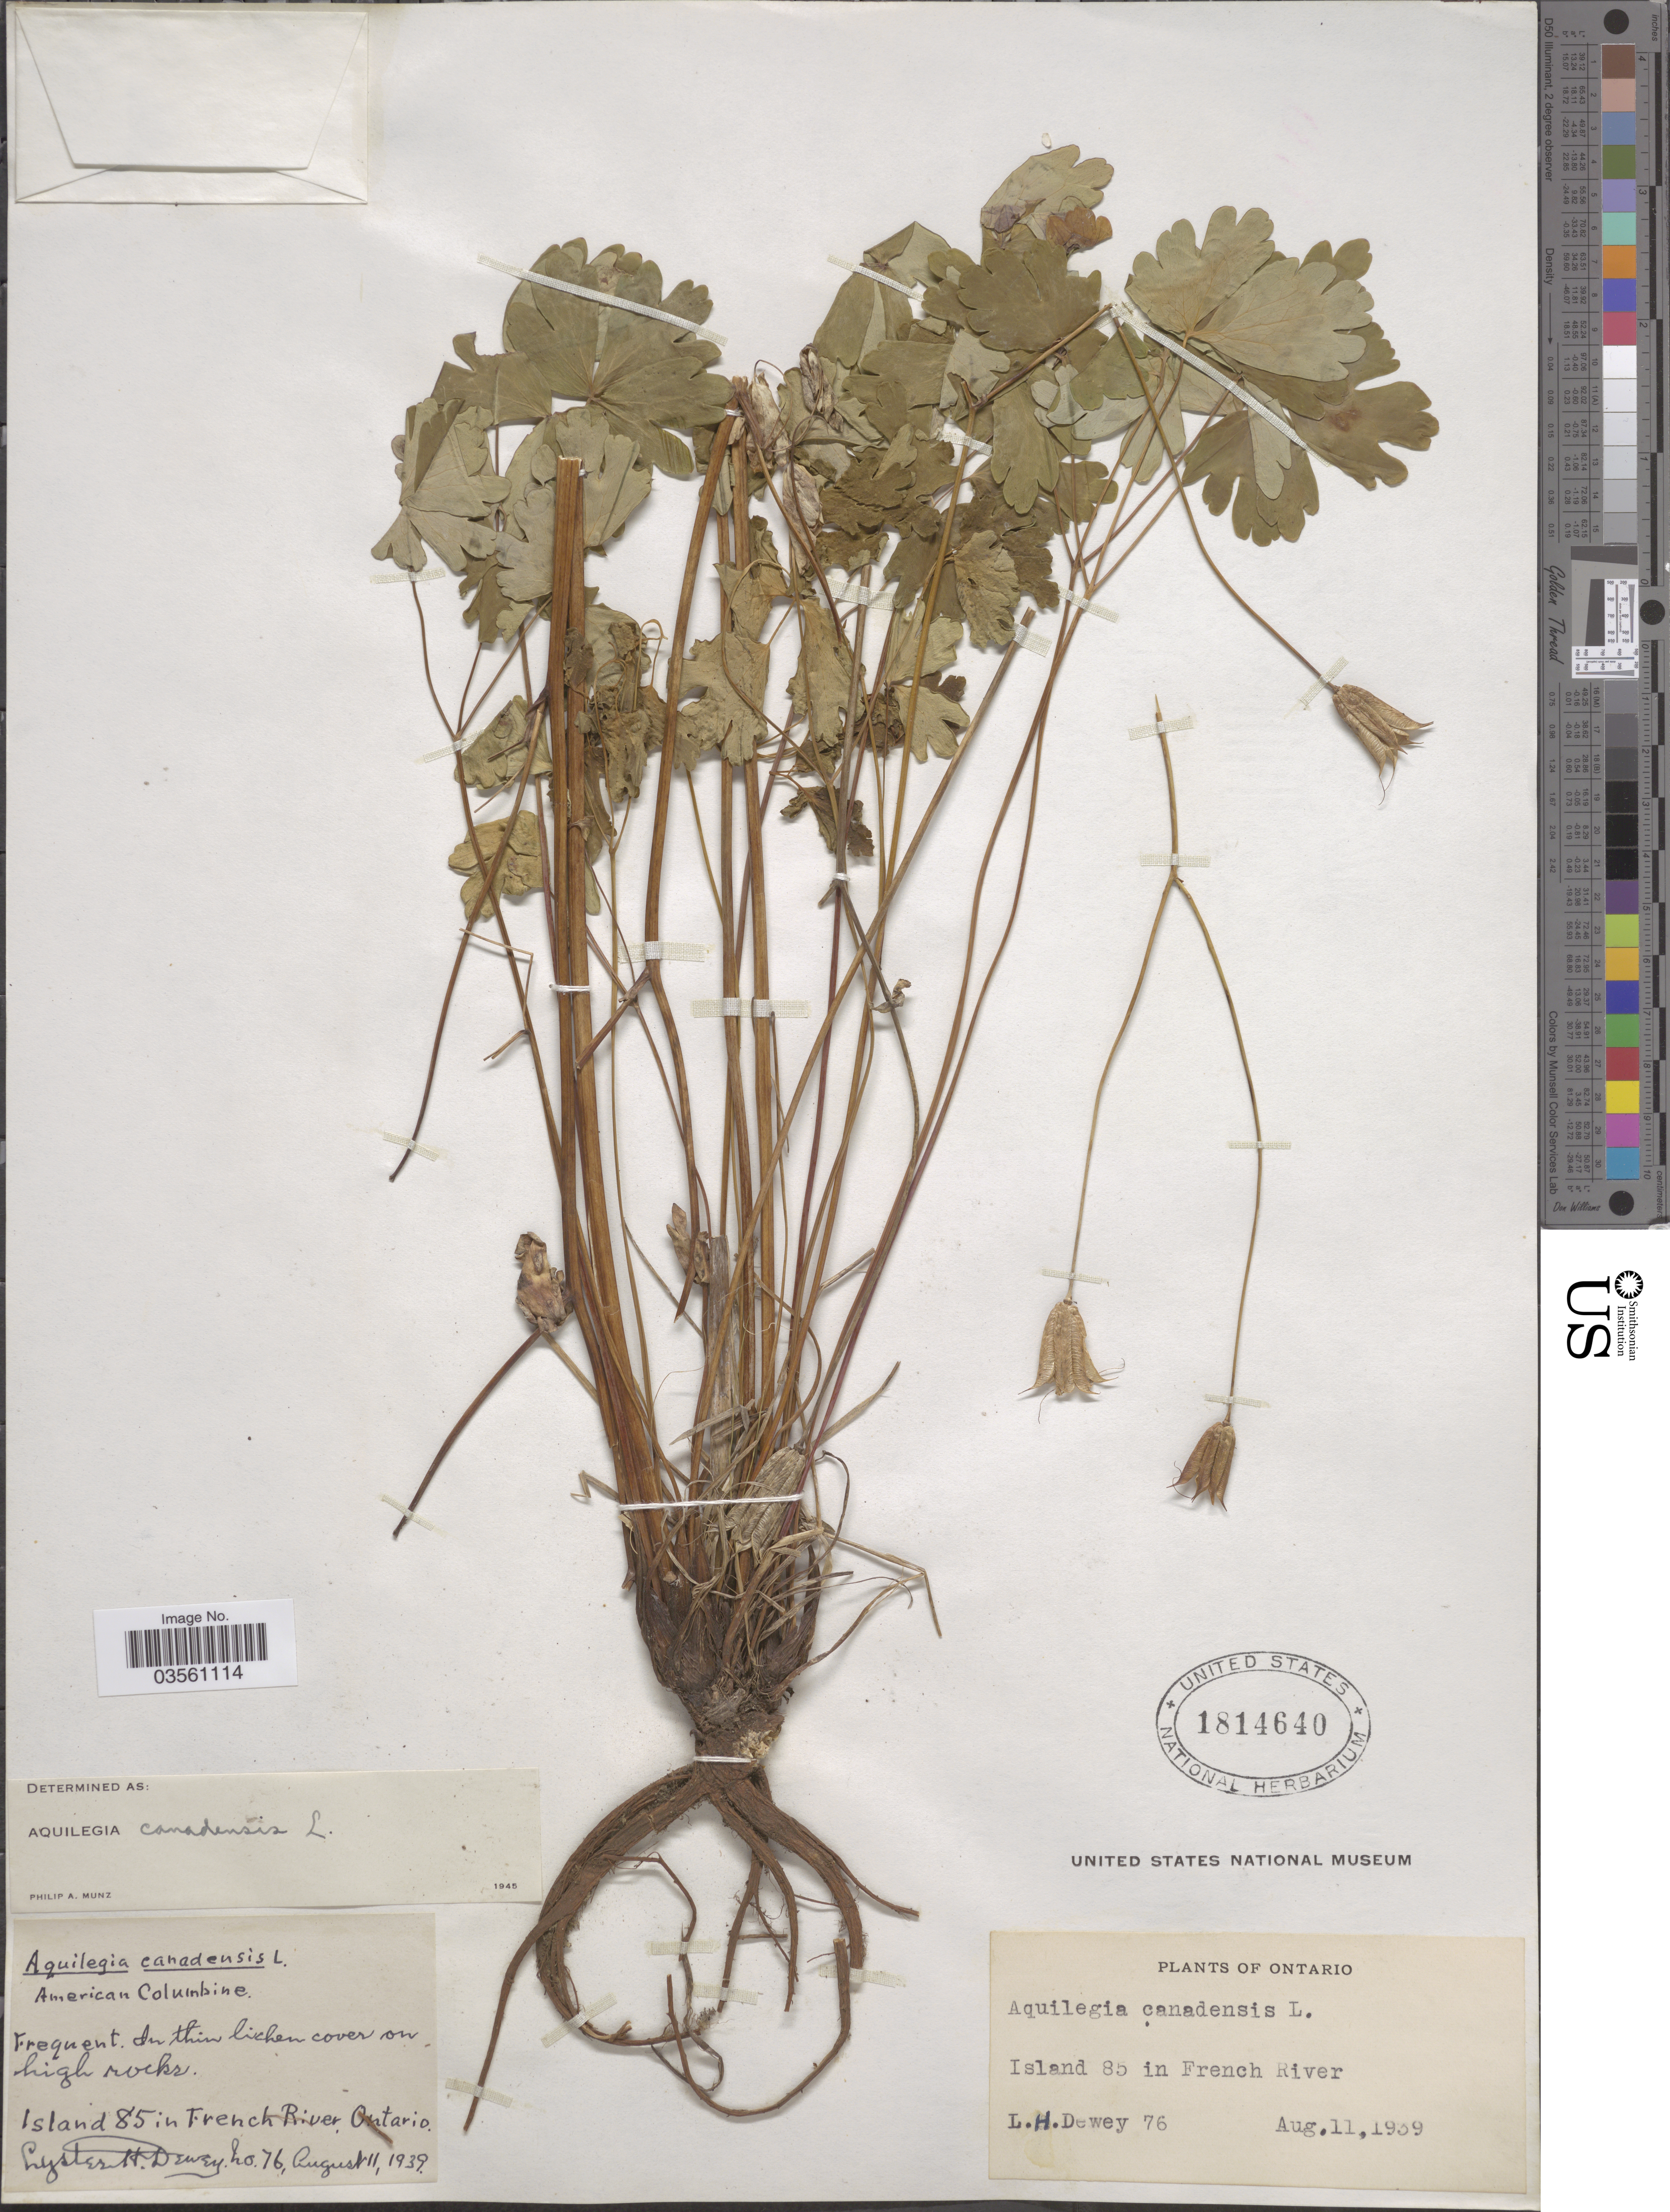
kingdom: Plantae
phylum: Tracheophyta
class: Magnoliopsida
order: Ranunculales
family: Ranunculaceae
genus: Aquilegia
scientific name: Aquilegia canadensis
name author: L.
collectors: L. H. Dewey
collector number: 76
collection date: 1939-08-11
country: Canada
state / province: Ontario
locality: Island 85 in French River.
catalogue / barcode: US 1814640